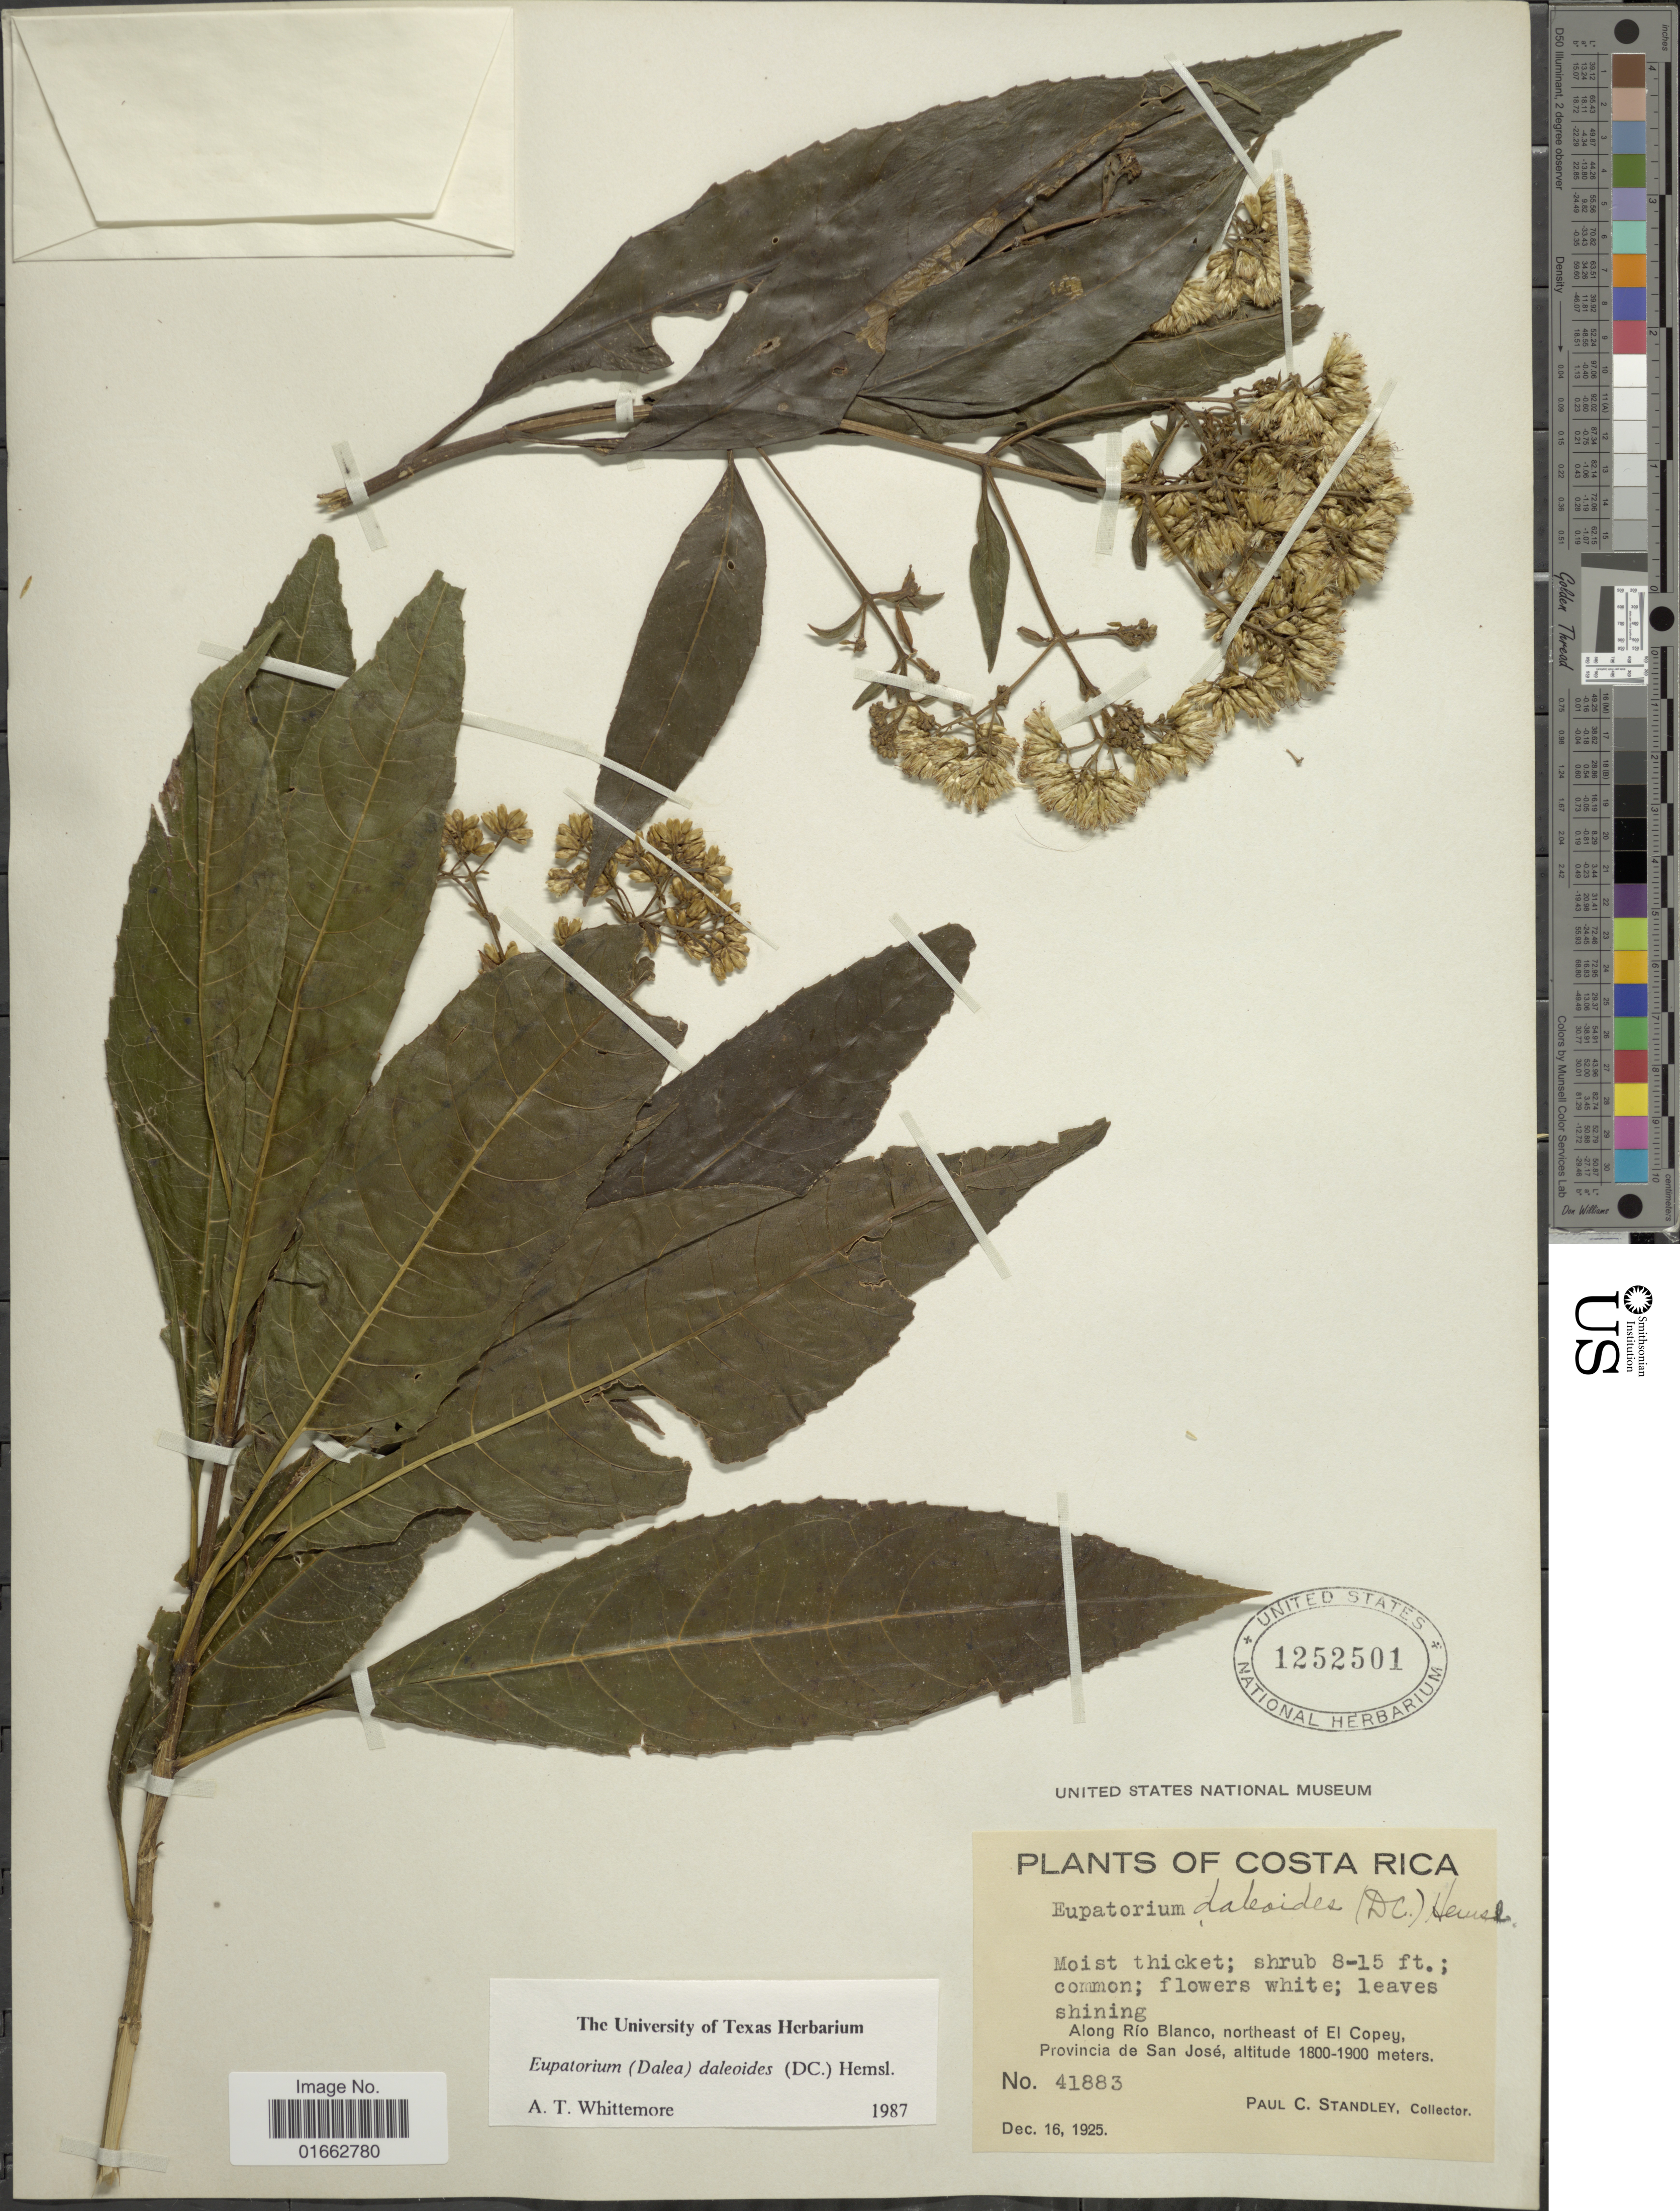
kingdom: Plantae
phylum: Tracheophyta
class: Magnoliopsida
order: Asterales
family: Asteraceae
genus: Critonia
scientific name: Critonia daleoides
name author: DC.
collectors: P. C. Standley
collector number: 41883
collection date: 1925-12-16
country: Costa Rica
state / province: San José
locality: Along Río Blanco, northeast of El Copey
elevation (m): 1800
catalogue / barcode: US 1252501